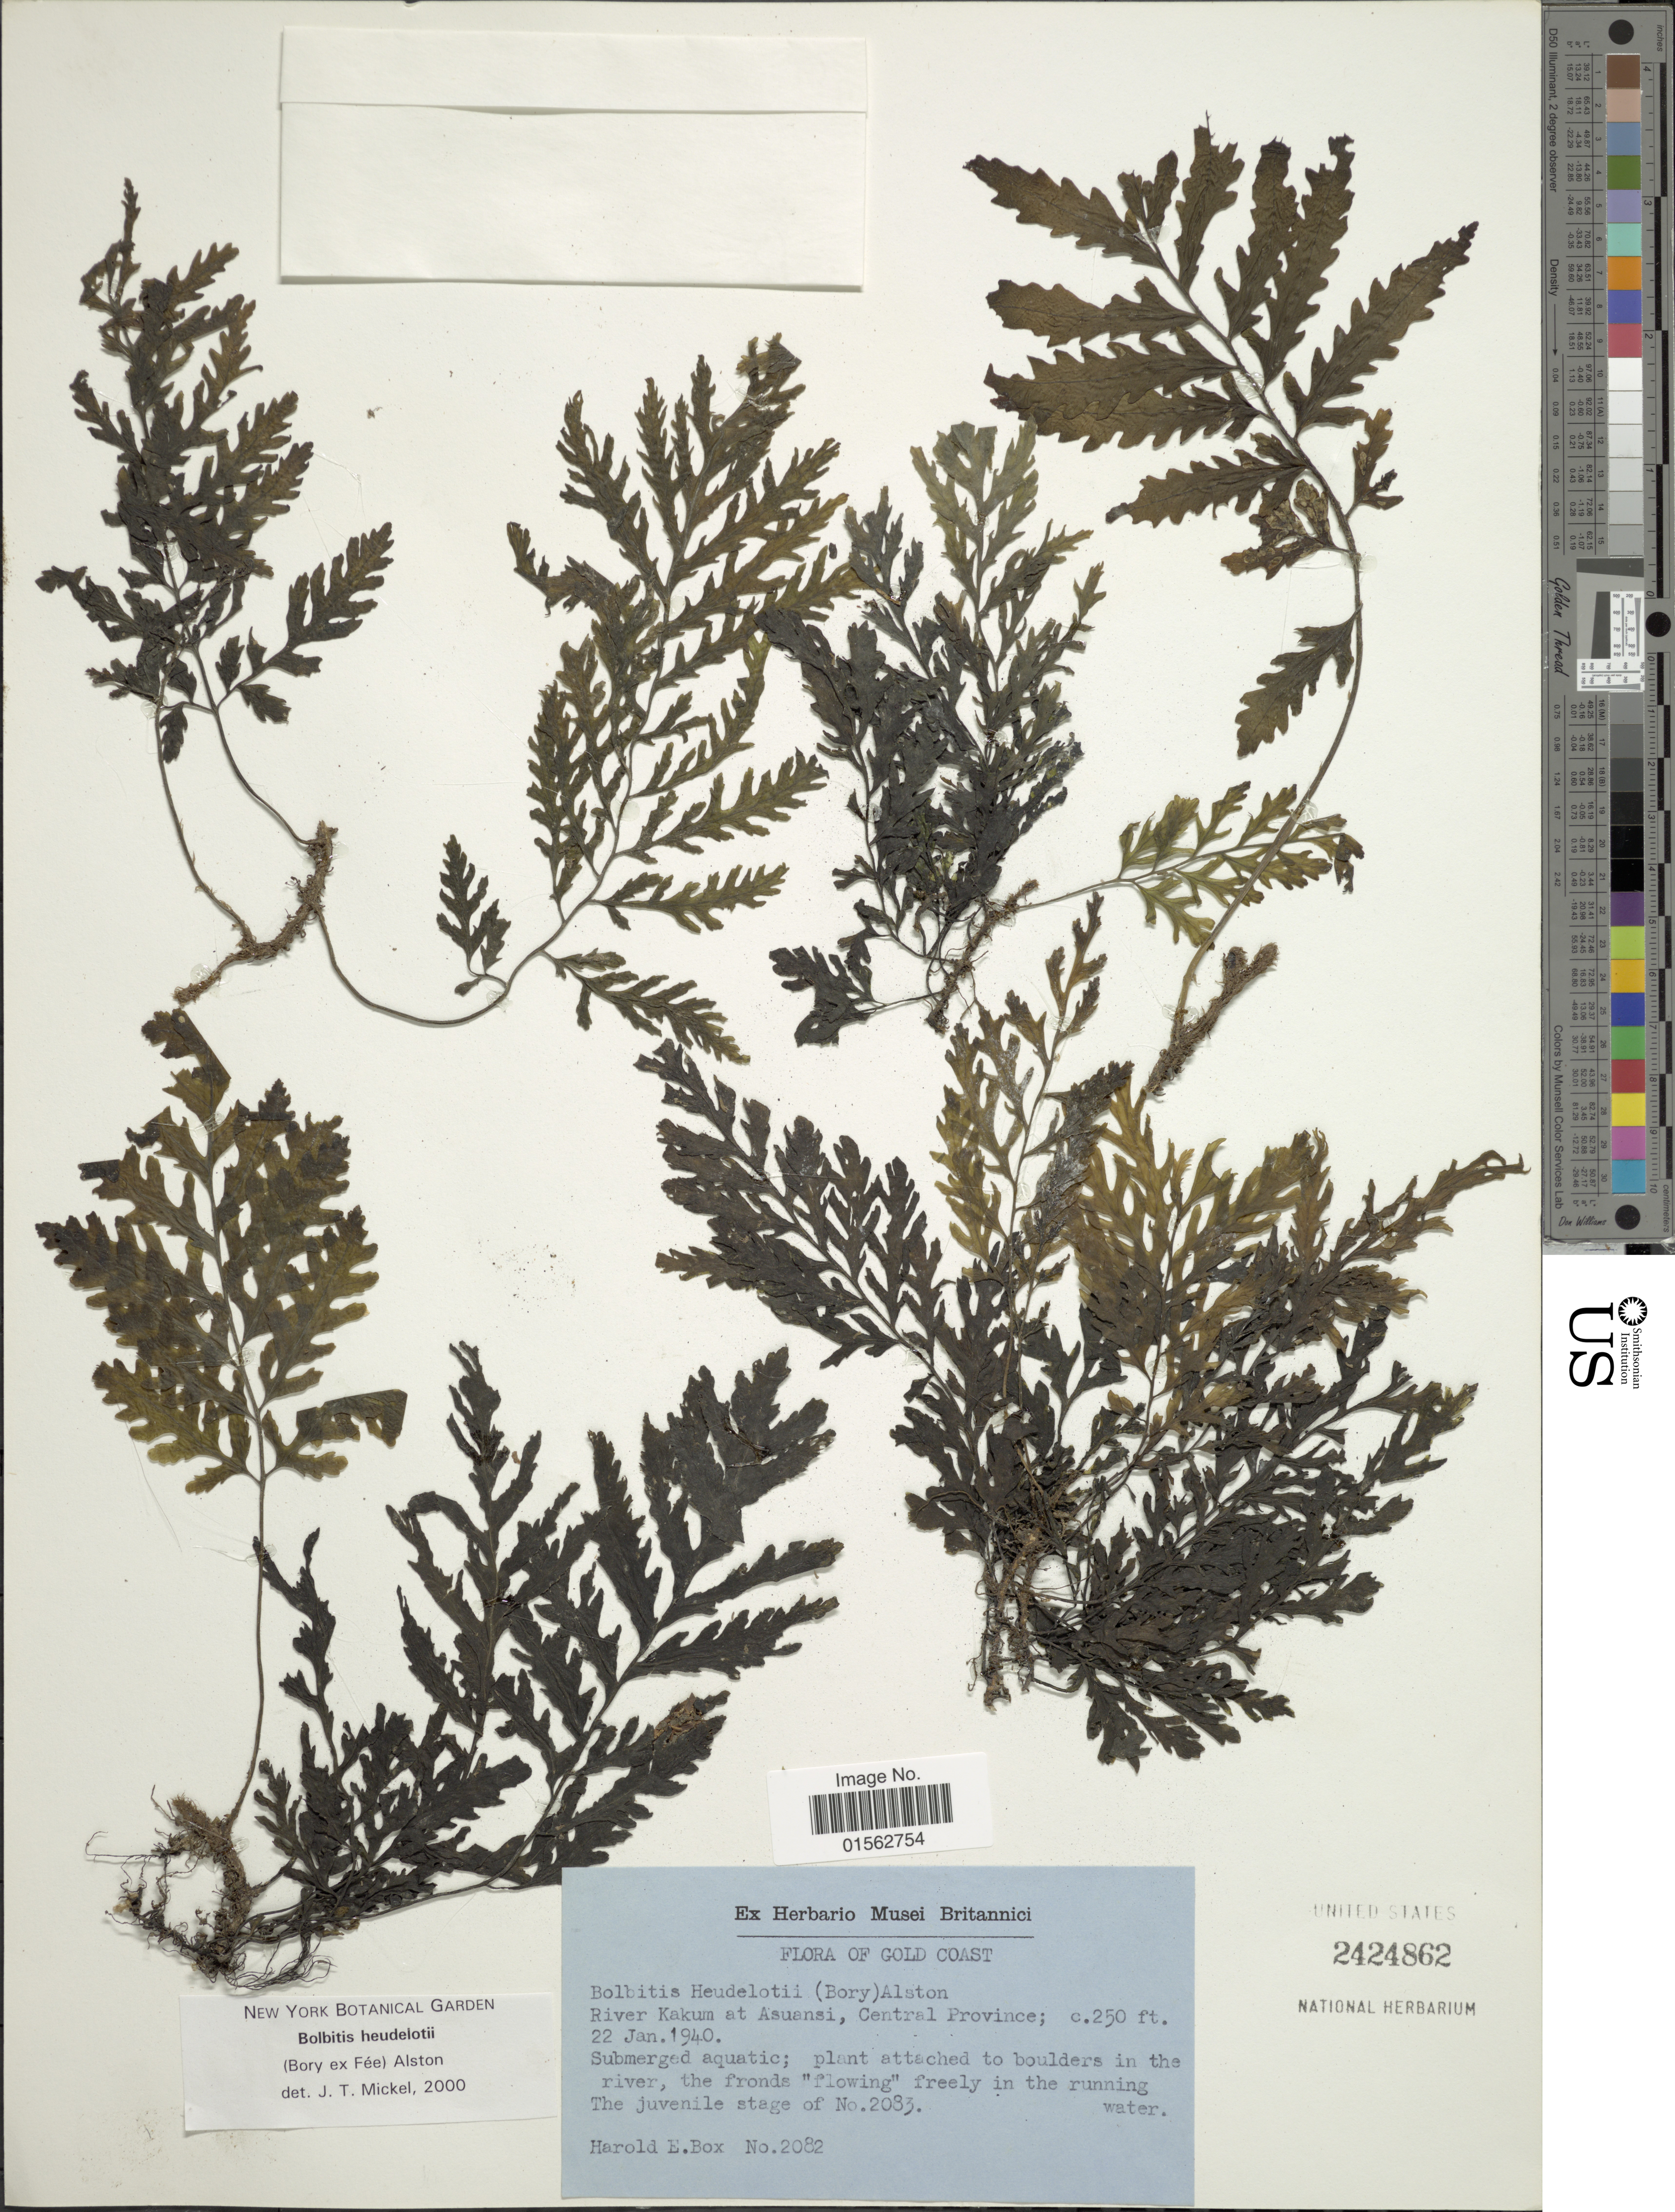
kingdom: Plantae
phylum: Tracheophyta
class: Polypodiopsida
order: Polypodiales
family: Dryopteridaceae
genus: Bolbitis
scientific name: Bolbitis heudelotii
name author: (Bory ex Fée) Alston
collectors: H. E. Box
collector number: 2082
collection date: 1940-01-22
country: Ghana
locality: Gold Coast, River Kakum at Asuansi, Central Province, Submerged aquatic; plant attached to boulders in the river, the fronds "flowing" freely in the running water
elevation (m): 76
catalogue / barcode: US 2424862